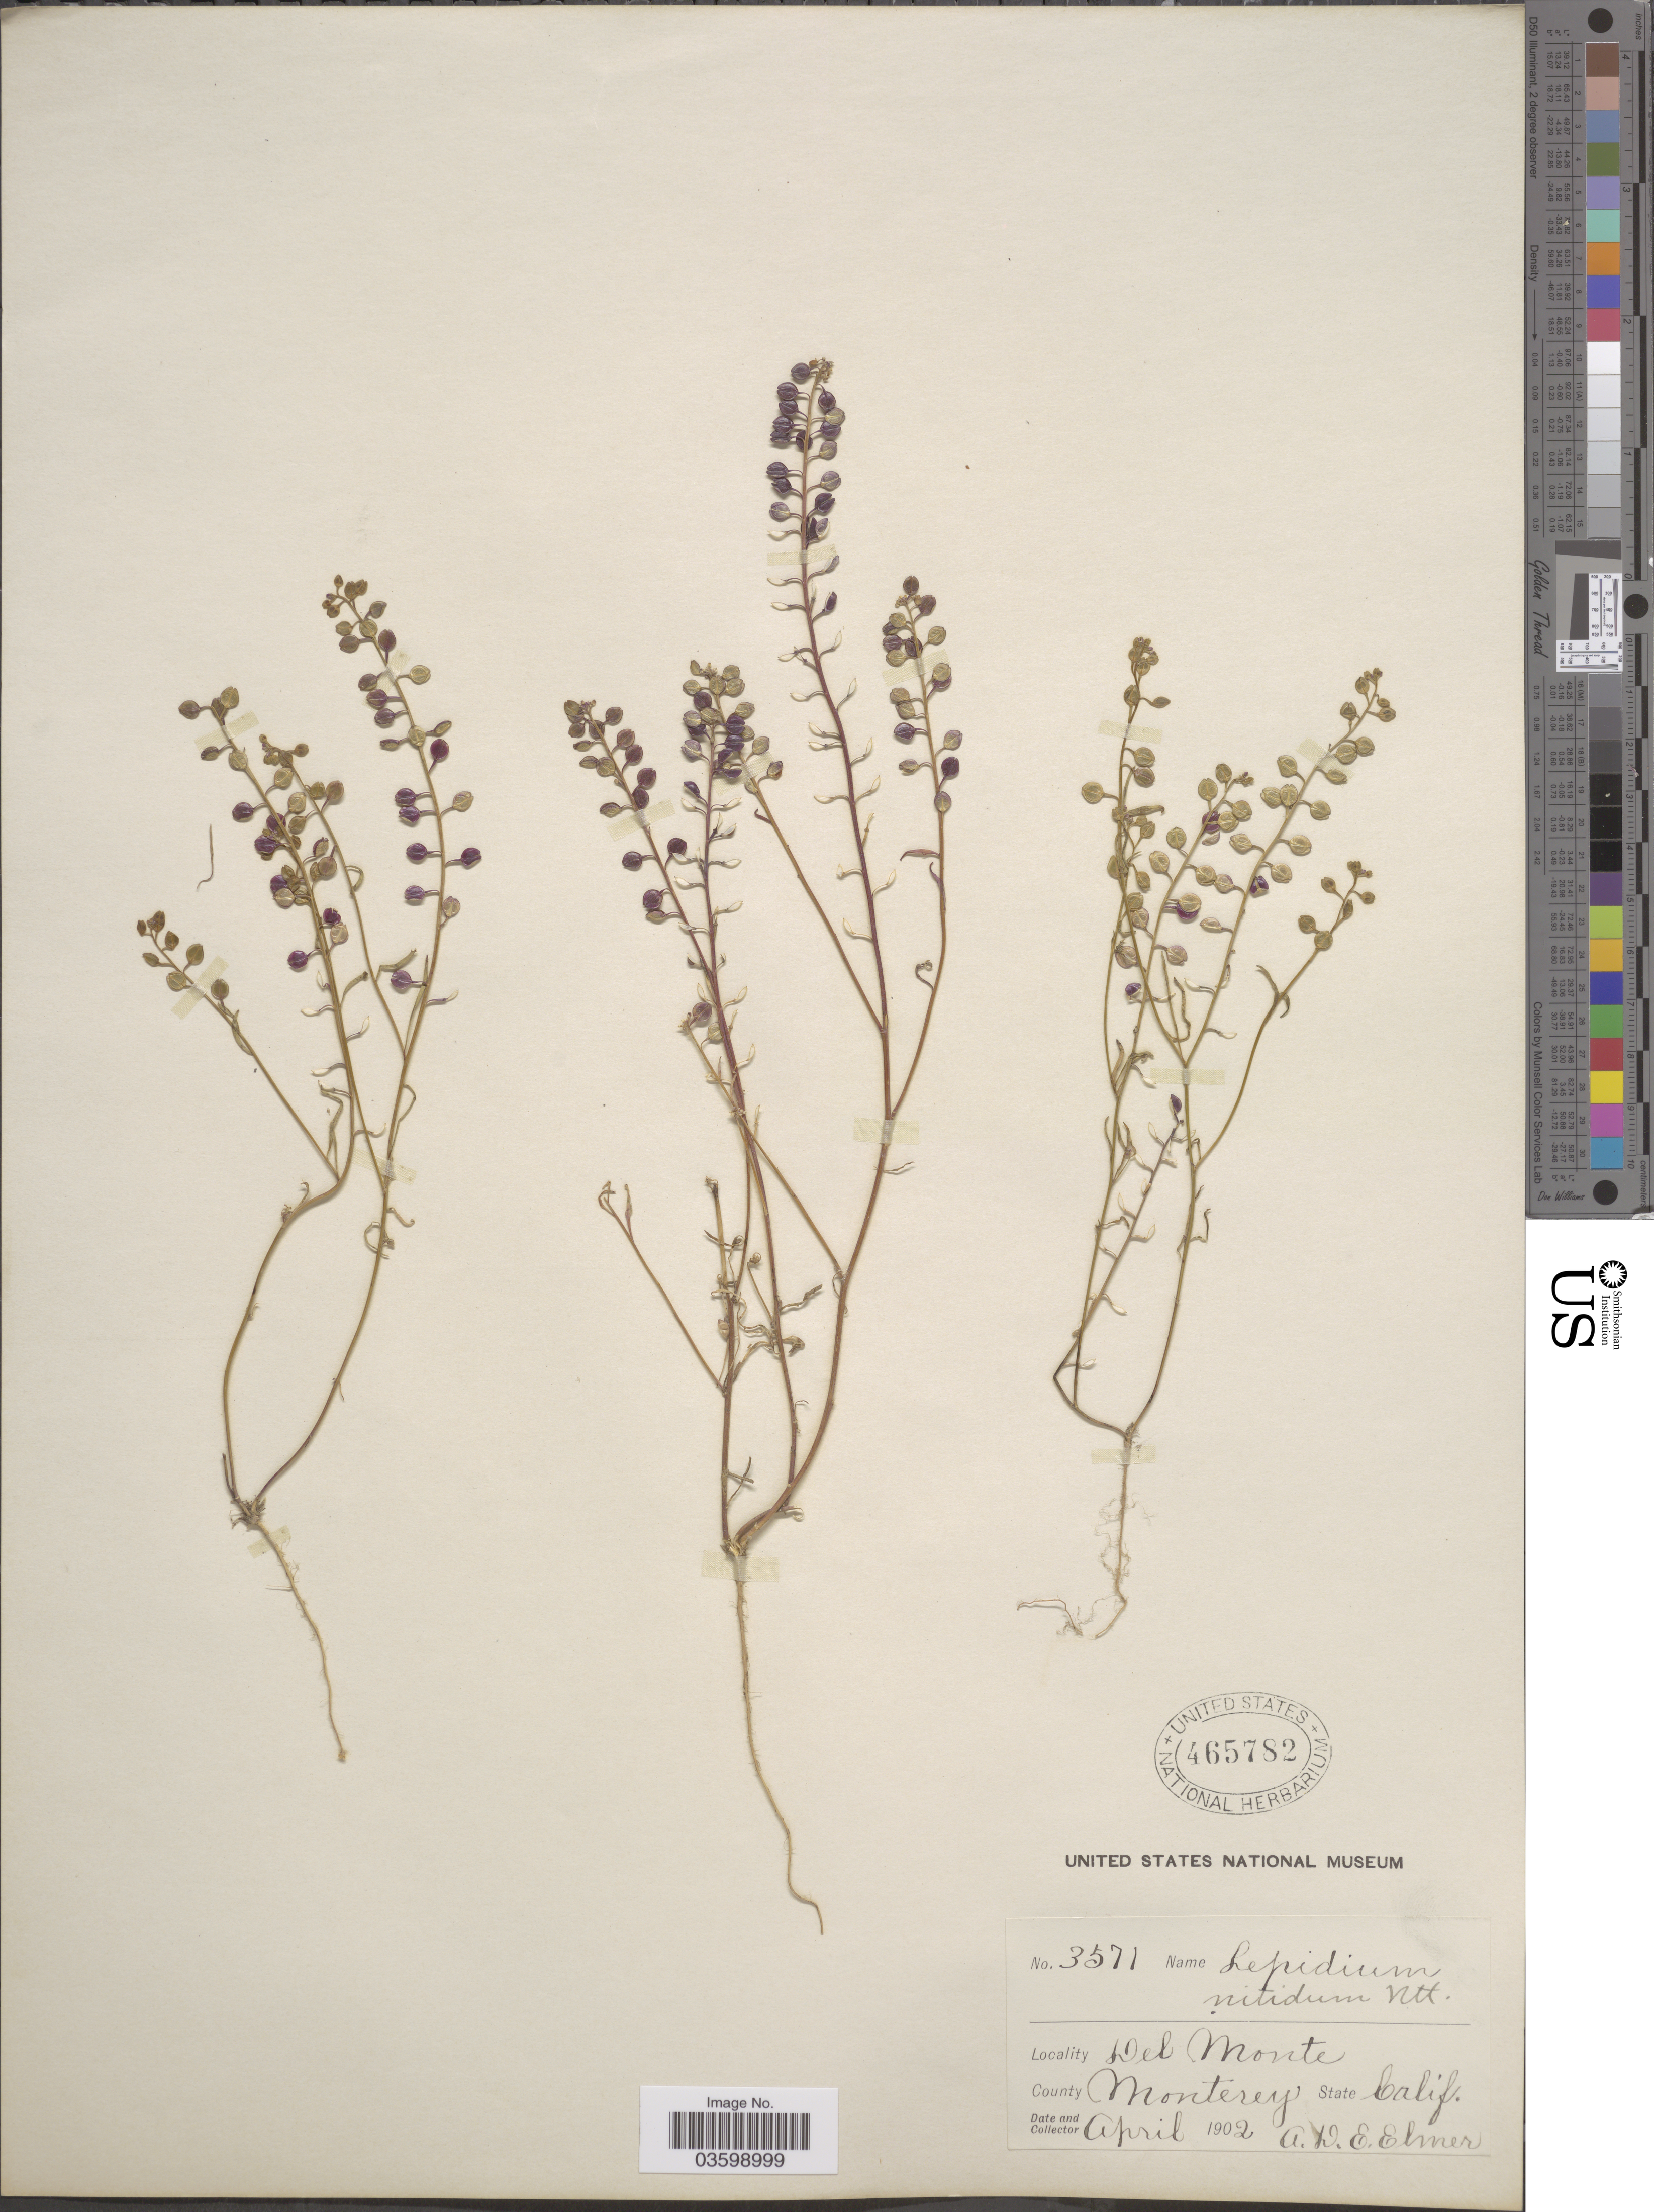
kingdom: Plantae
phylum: Tracheophyta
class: Magnoliopsida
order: Brassicales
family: Brassicaceae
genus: Lepidium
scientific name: Lepidium nitidum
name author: Nutt.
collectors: A. D. E. Elmer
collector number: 3571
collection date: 1902-04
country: United States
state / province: California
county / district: Monterey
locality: Del Monte. County Monterey.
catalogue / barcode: US 465782